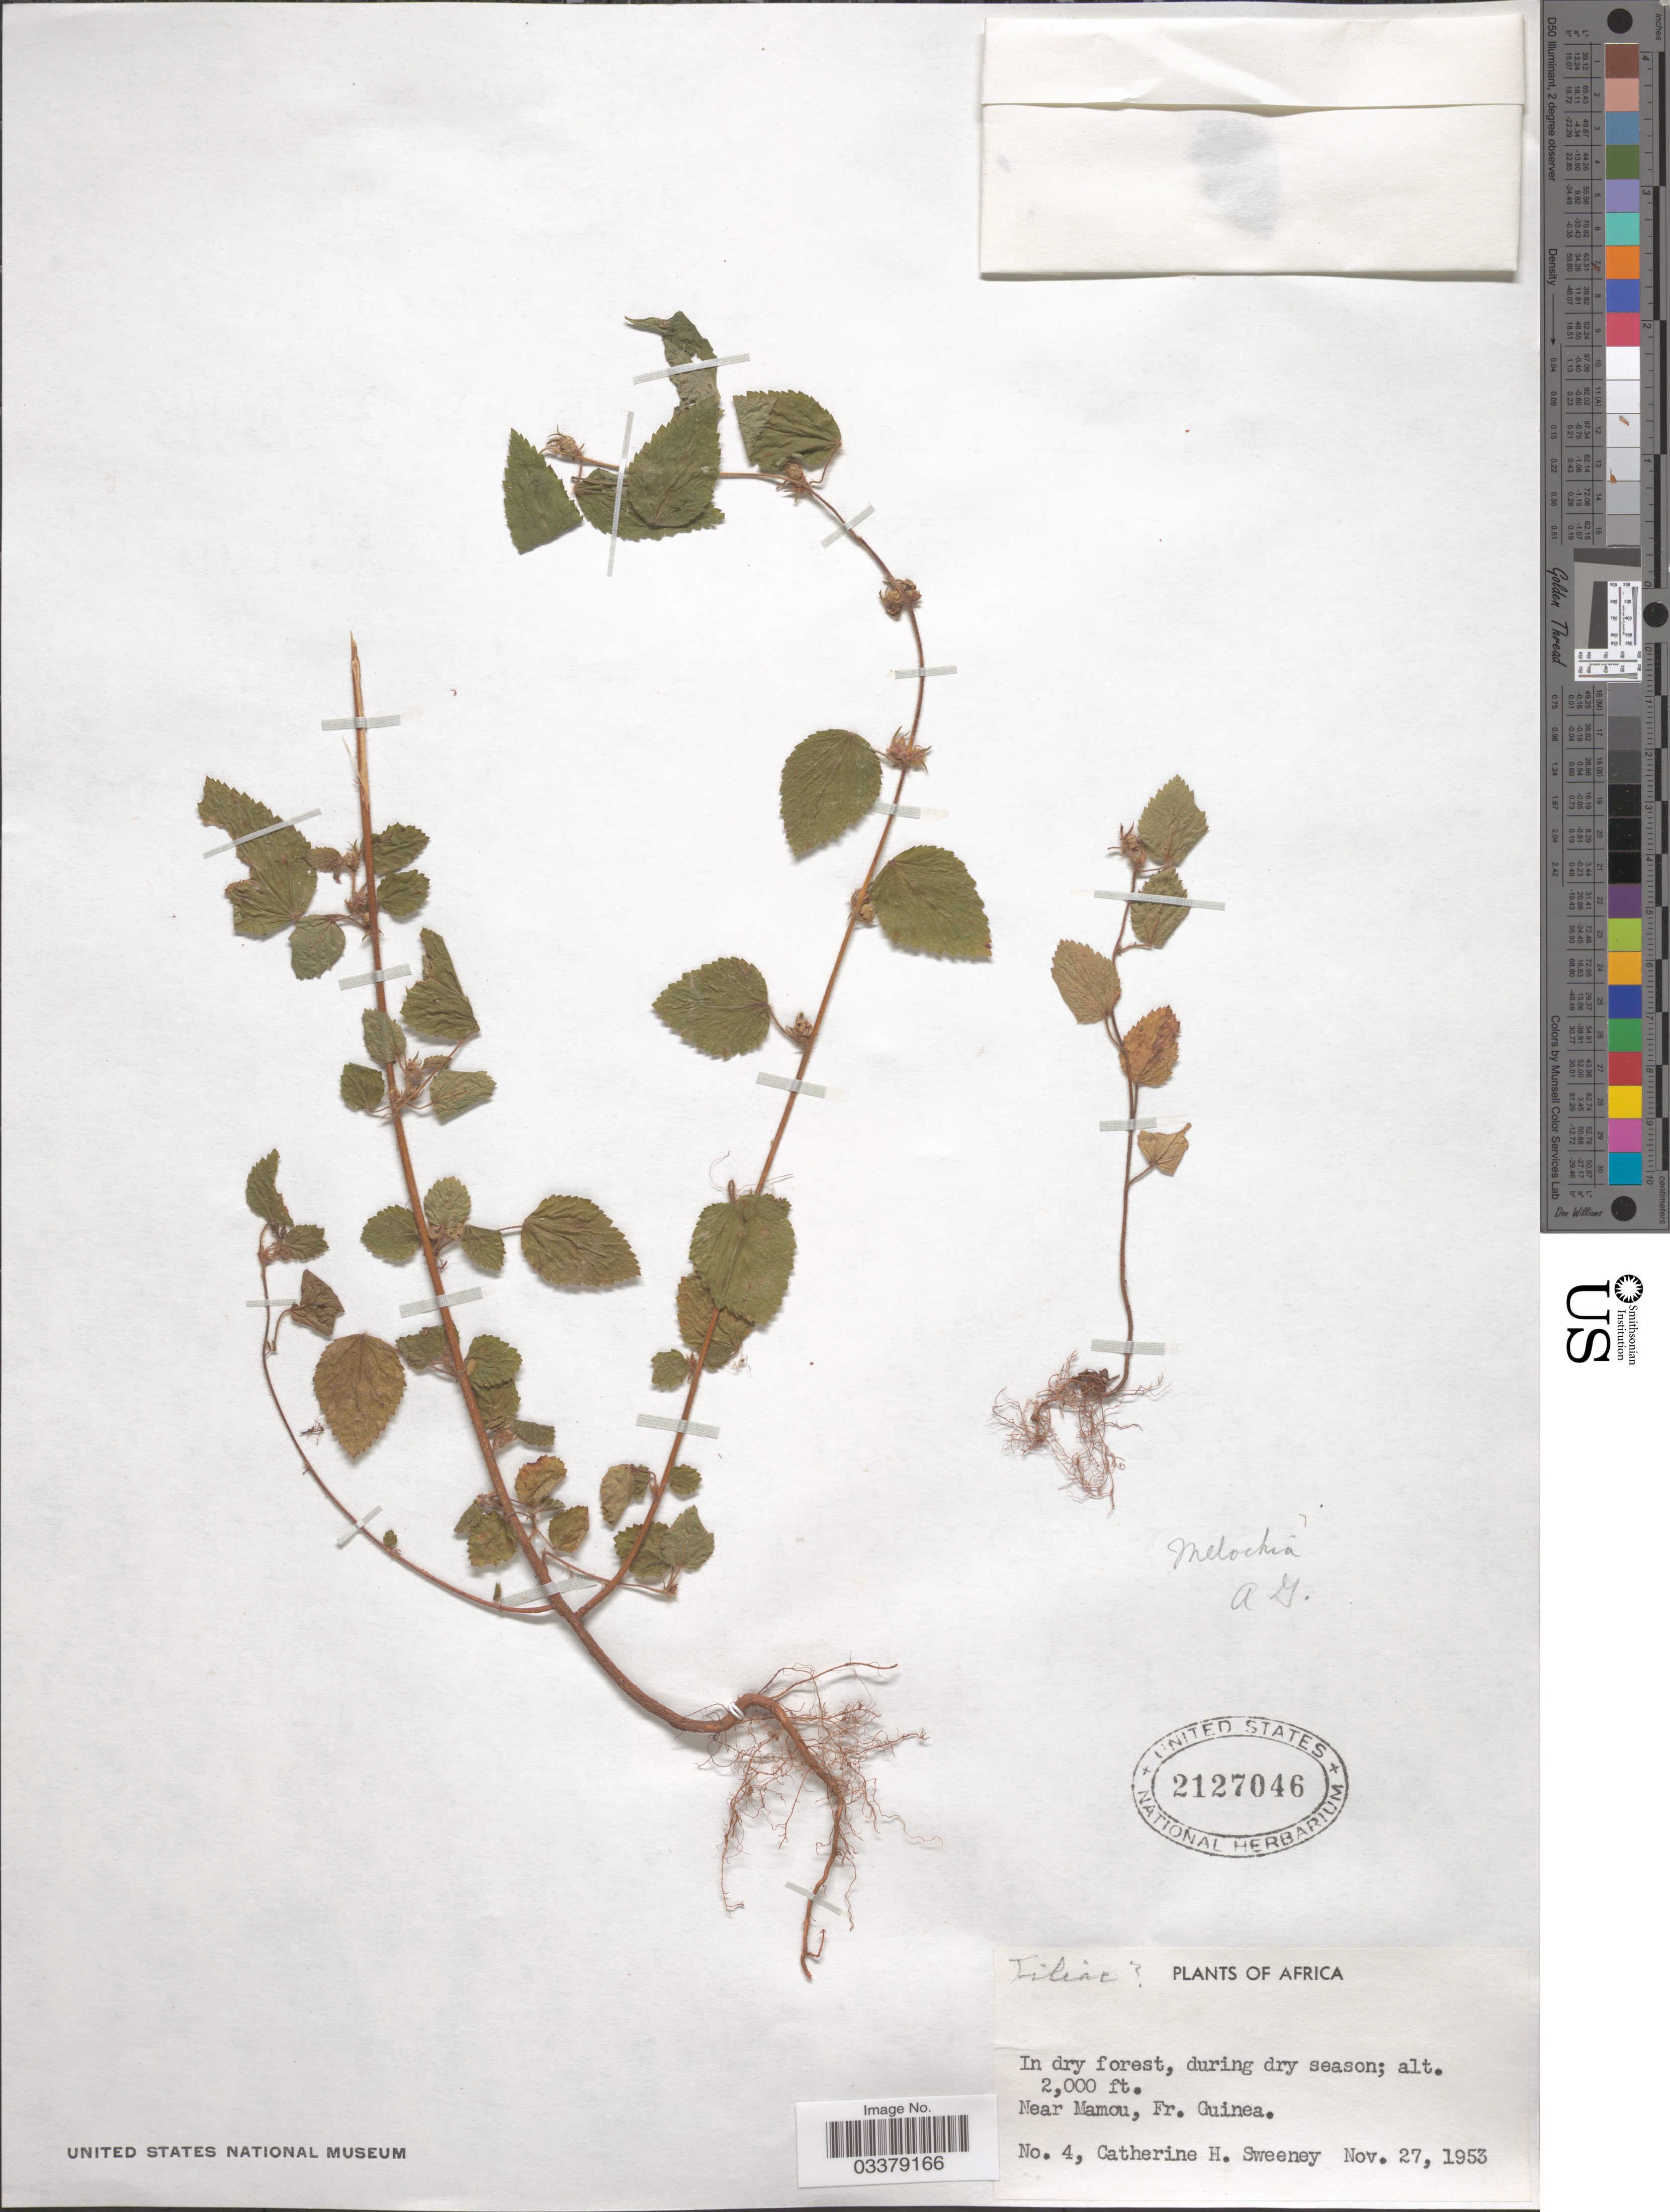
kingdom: Plantae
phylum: Tracheophyta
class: Magnoliopsida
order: Malvales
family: Malvaceae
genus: Melochia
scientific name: Melochia melissifolia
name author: Benth.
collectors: C. Sweeney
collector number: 4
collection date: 1953-11-27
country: Guinea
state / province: Mamou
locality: Near Mamou, Fr. Guinea.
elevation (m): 610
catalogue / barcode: US 2127046